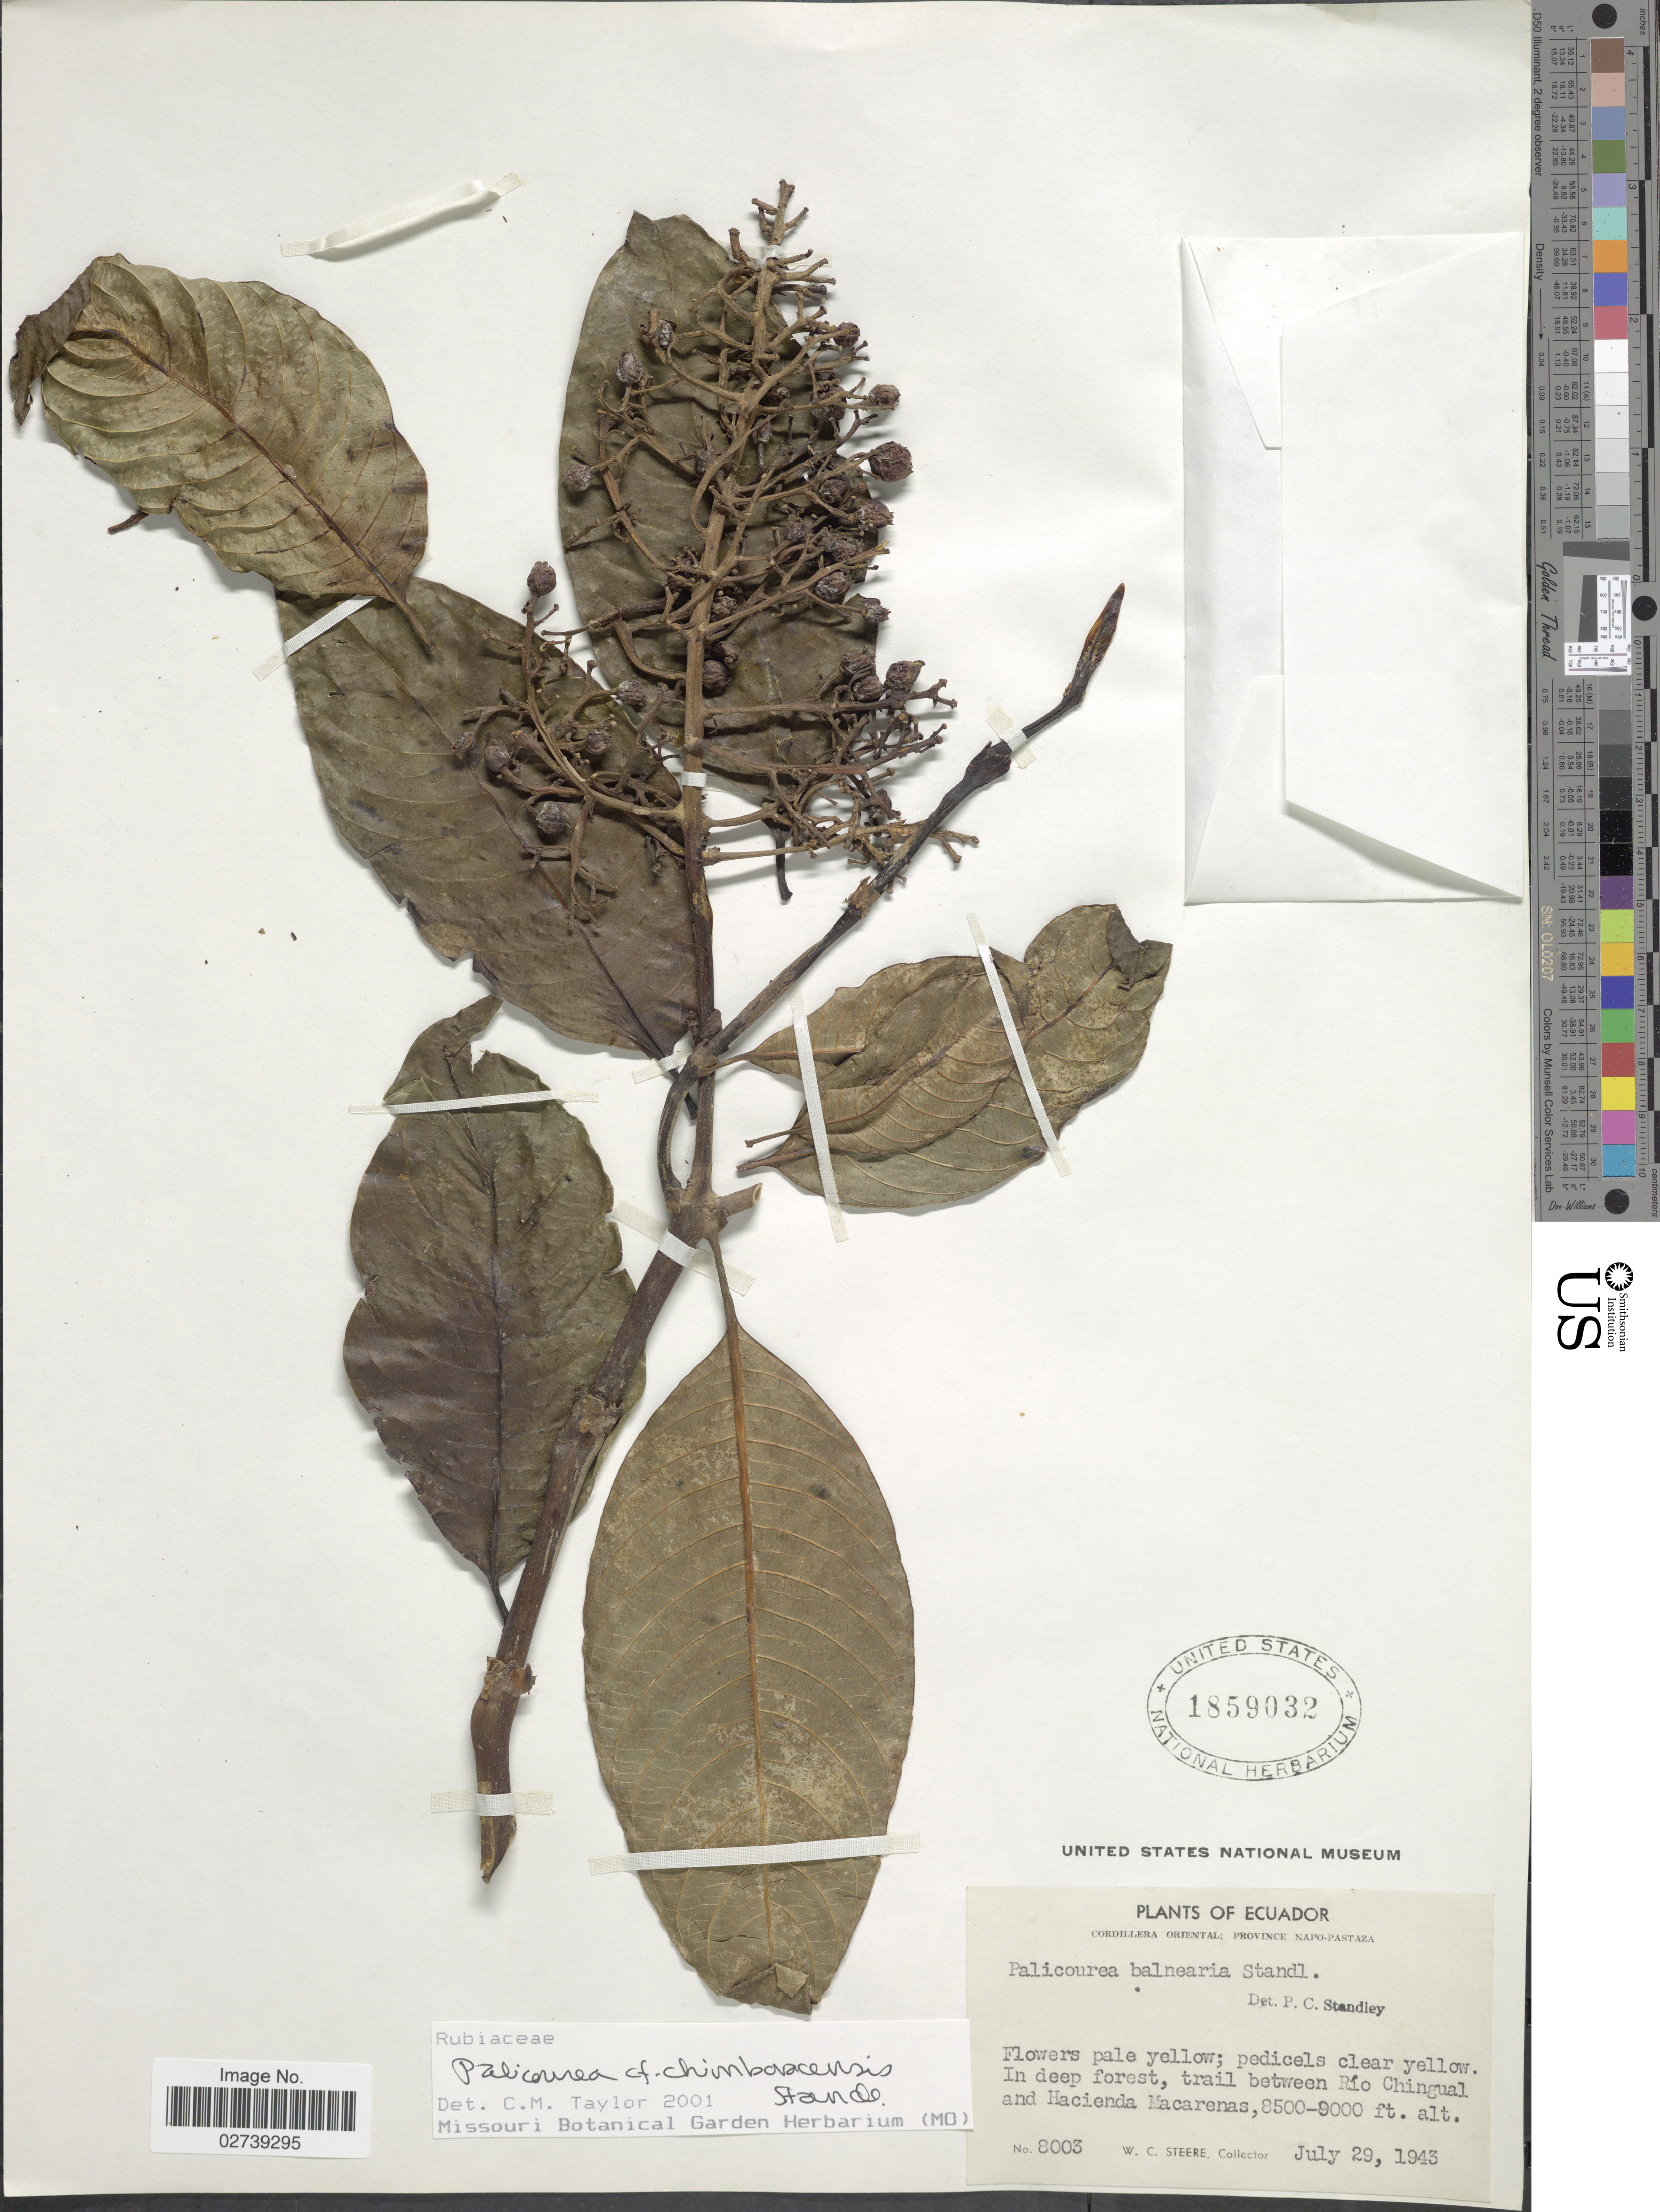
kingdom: Plantae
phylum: Tracheophyta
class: Magnoliopsida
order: Gentianales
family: Rubiaceae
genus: Palicourea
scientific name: Palicourea chimboracensis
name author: Standl.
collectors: W. C. Steere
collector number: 8003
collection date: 1943-07-29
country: Ecuador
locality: Cordillera Oriental; Province Napo-Pastaza, trail between Rio Chingual and Hacienda Macarenas.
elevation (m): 2591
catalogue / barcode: US 1859032